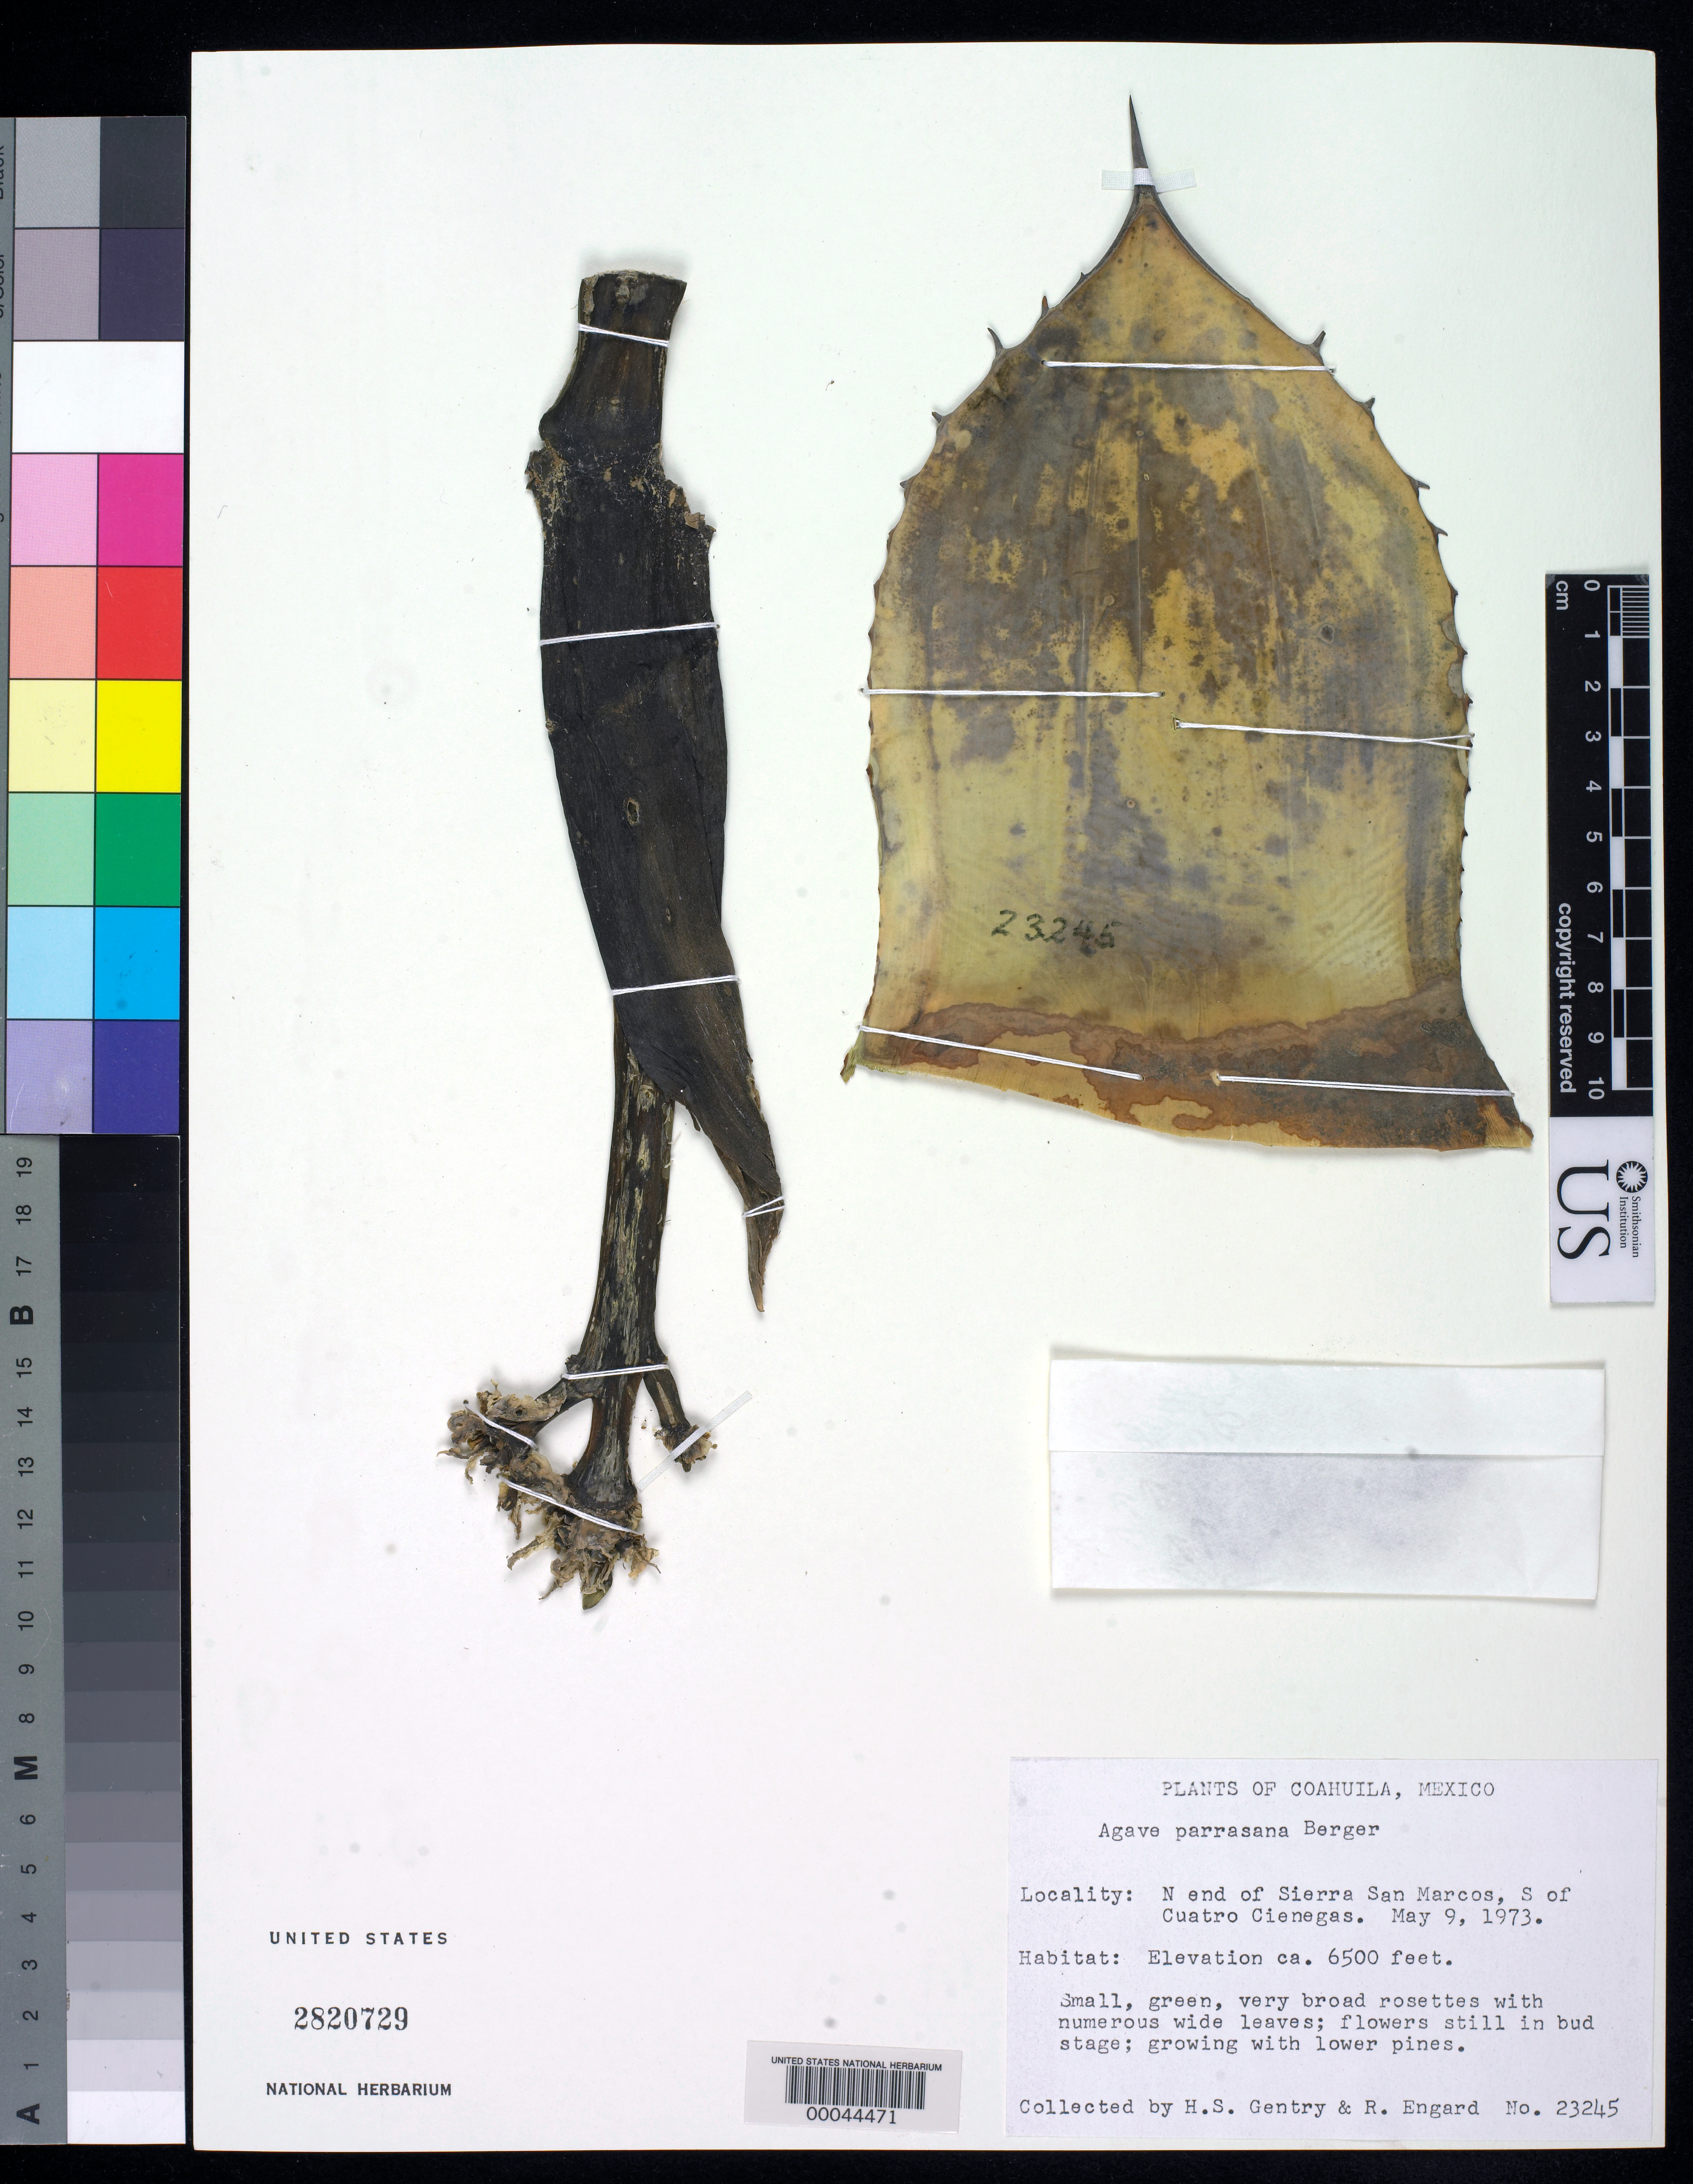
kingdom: Plantae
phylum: Tracheophyta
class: Liliopsida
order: Asparagales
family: Asparagaceae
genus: Agave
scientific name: Agave parrasana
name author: A. Berger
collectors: H. S. Gentry & R. Engard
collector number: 23245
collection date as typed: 09 May 1973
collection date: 1973-05-09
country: Mexico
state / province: Coahuila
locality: N end of Sierra San Marcos, S of Cuator Cienegas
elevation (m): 1981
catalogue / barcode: US 2820729